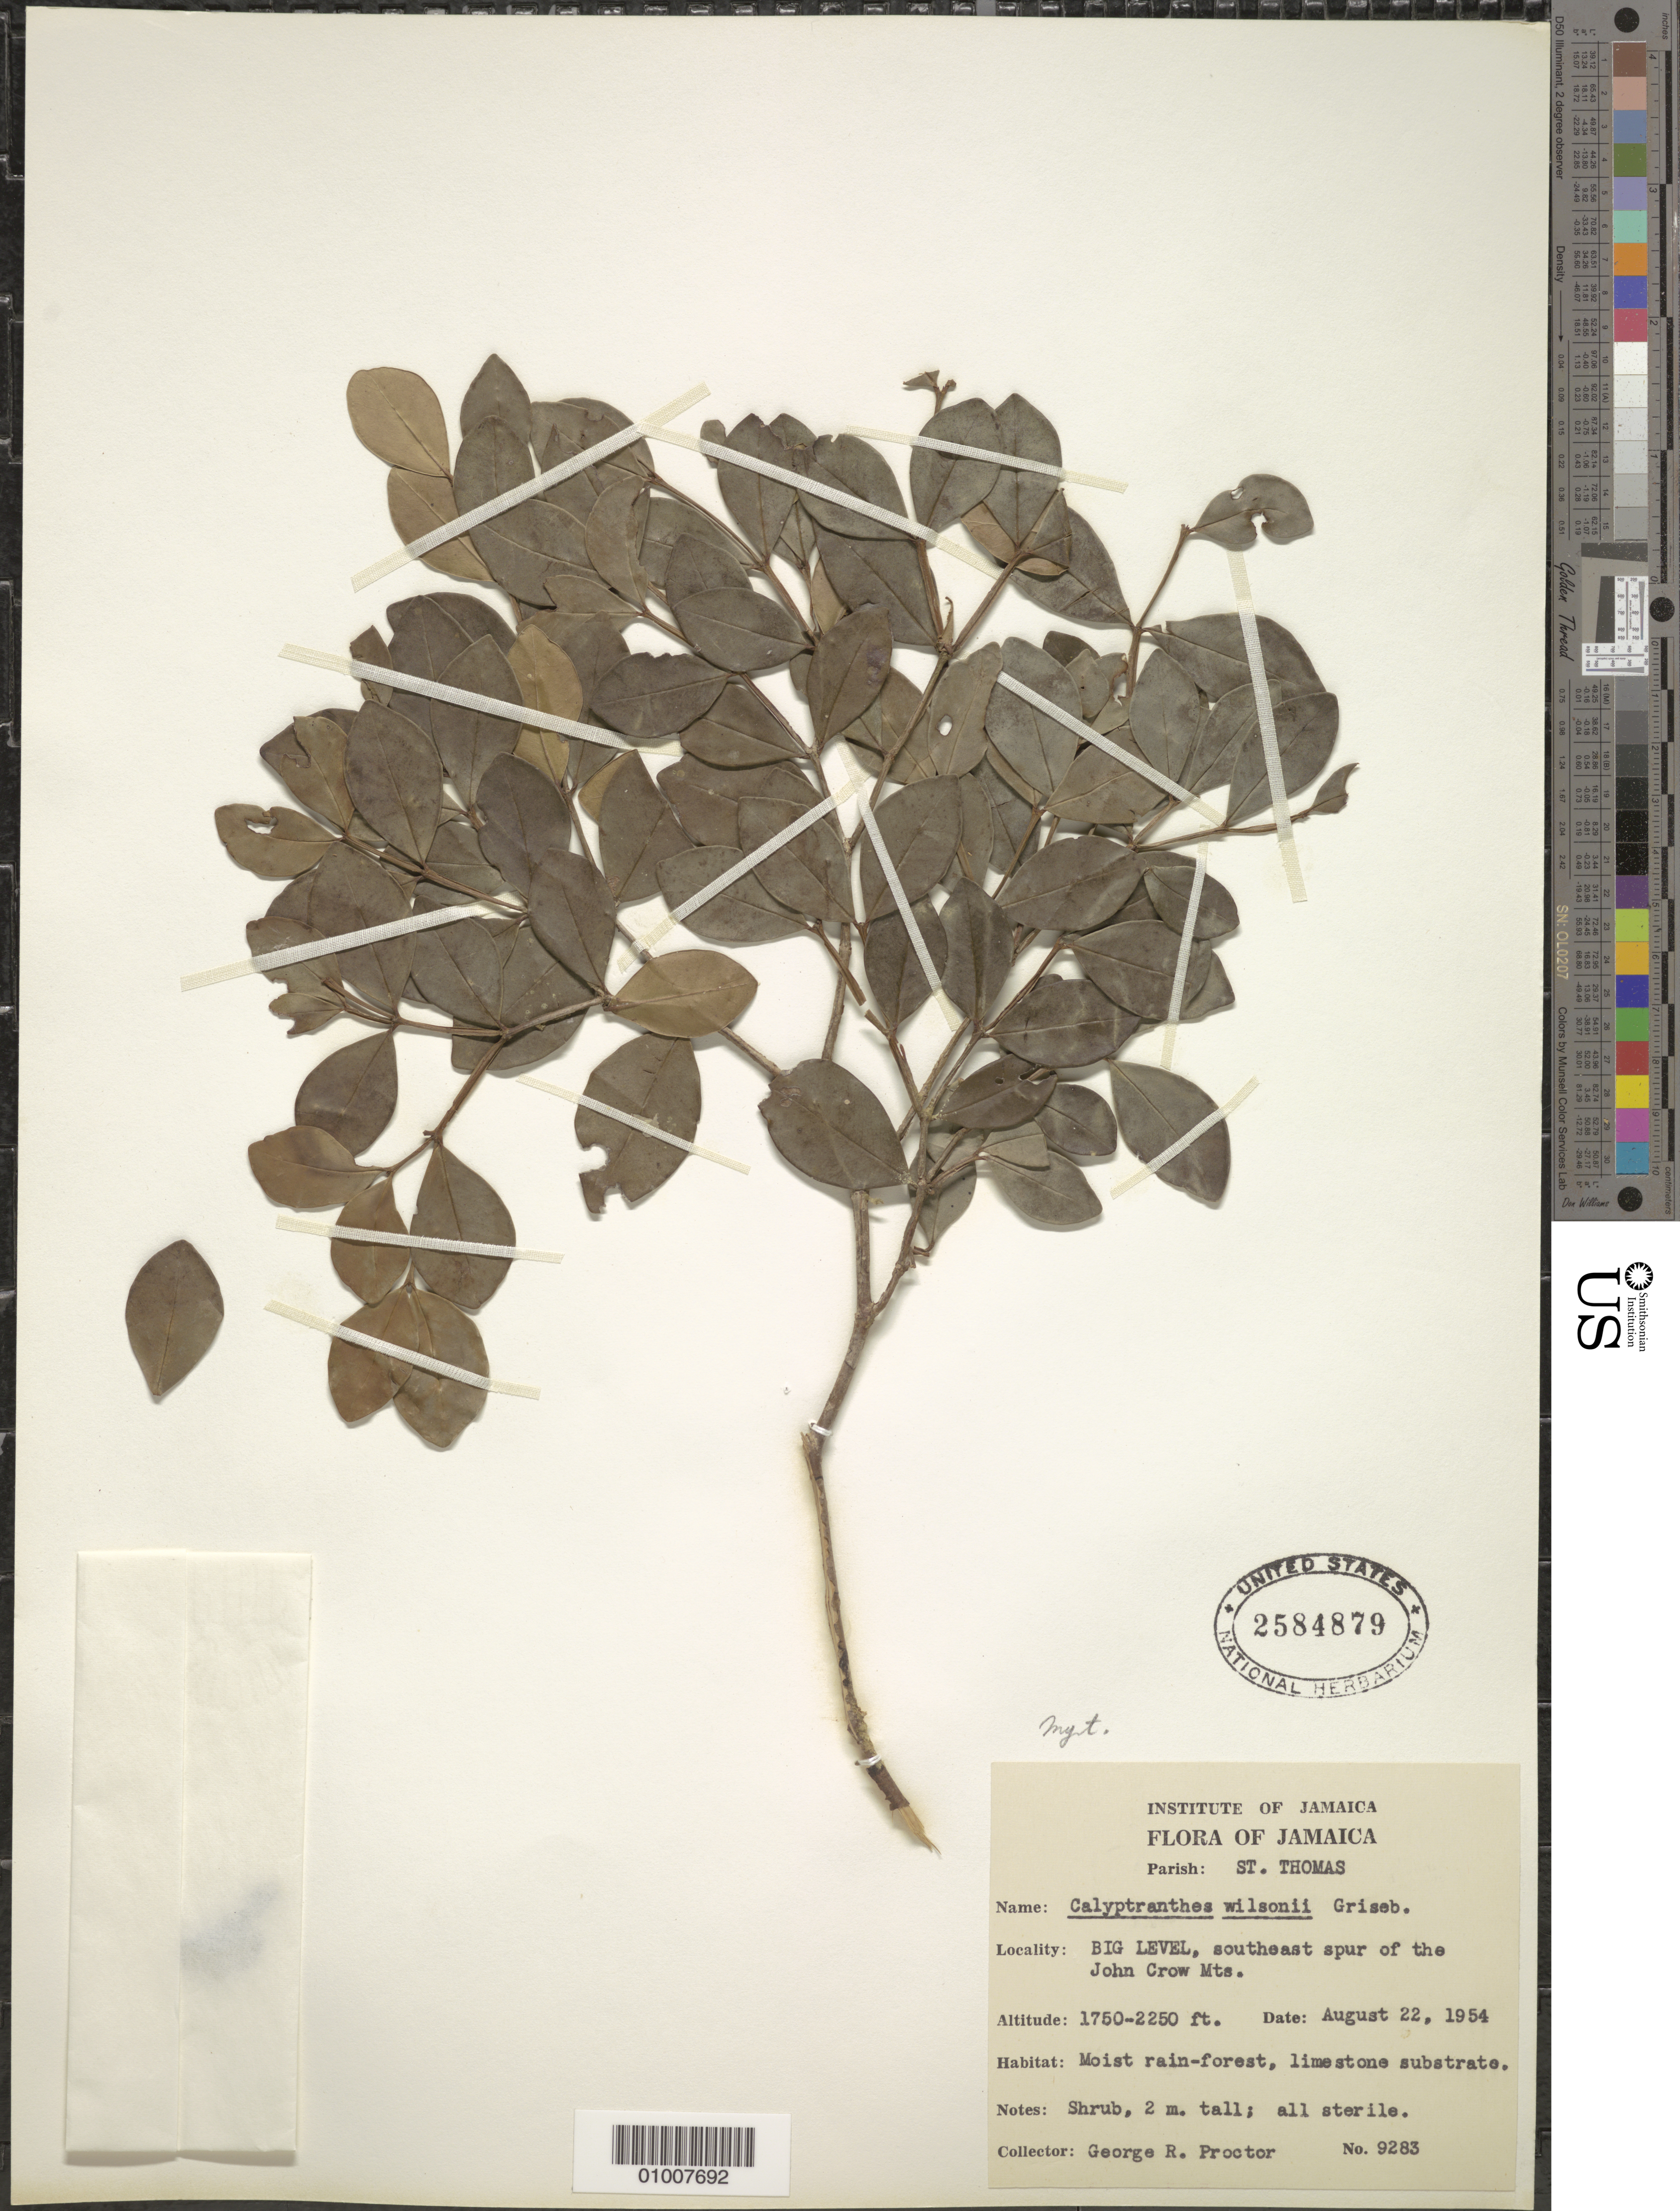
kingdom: Plantae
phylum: Tracheophyta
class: Magnoliopsida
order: Myrtales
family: Myrtaceae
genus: Myrcia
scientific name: Myrcia wilsonii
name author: (Griseb.) K. Campbell & K. Samra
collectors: G. R. Proctor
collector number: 9283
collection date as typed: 22 Aug 1954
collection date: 1954-08-22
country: Jamaica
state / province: Saint Thomas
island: Jamaica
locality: Big Level, southeast spur of the John Crow Mts.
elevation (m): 533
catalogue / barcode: US 2584879